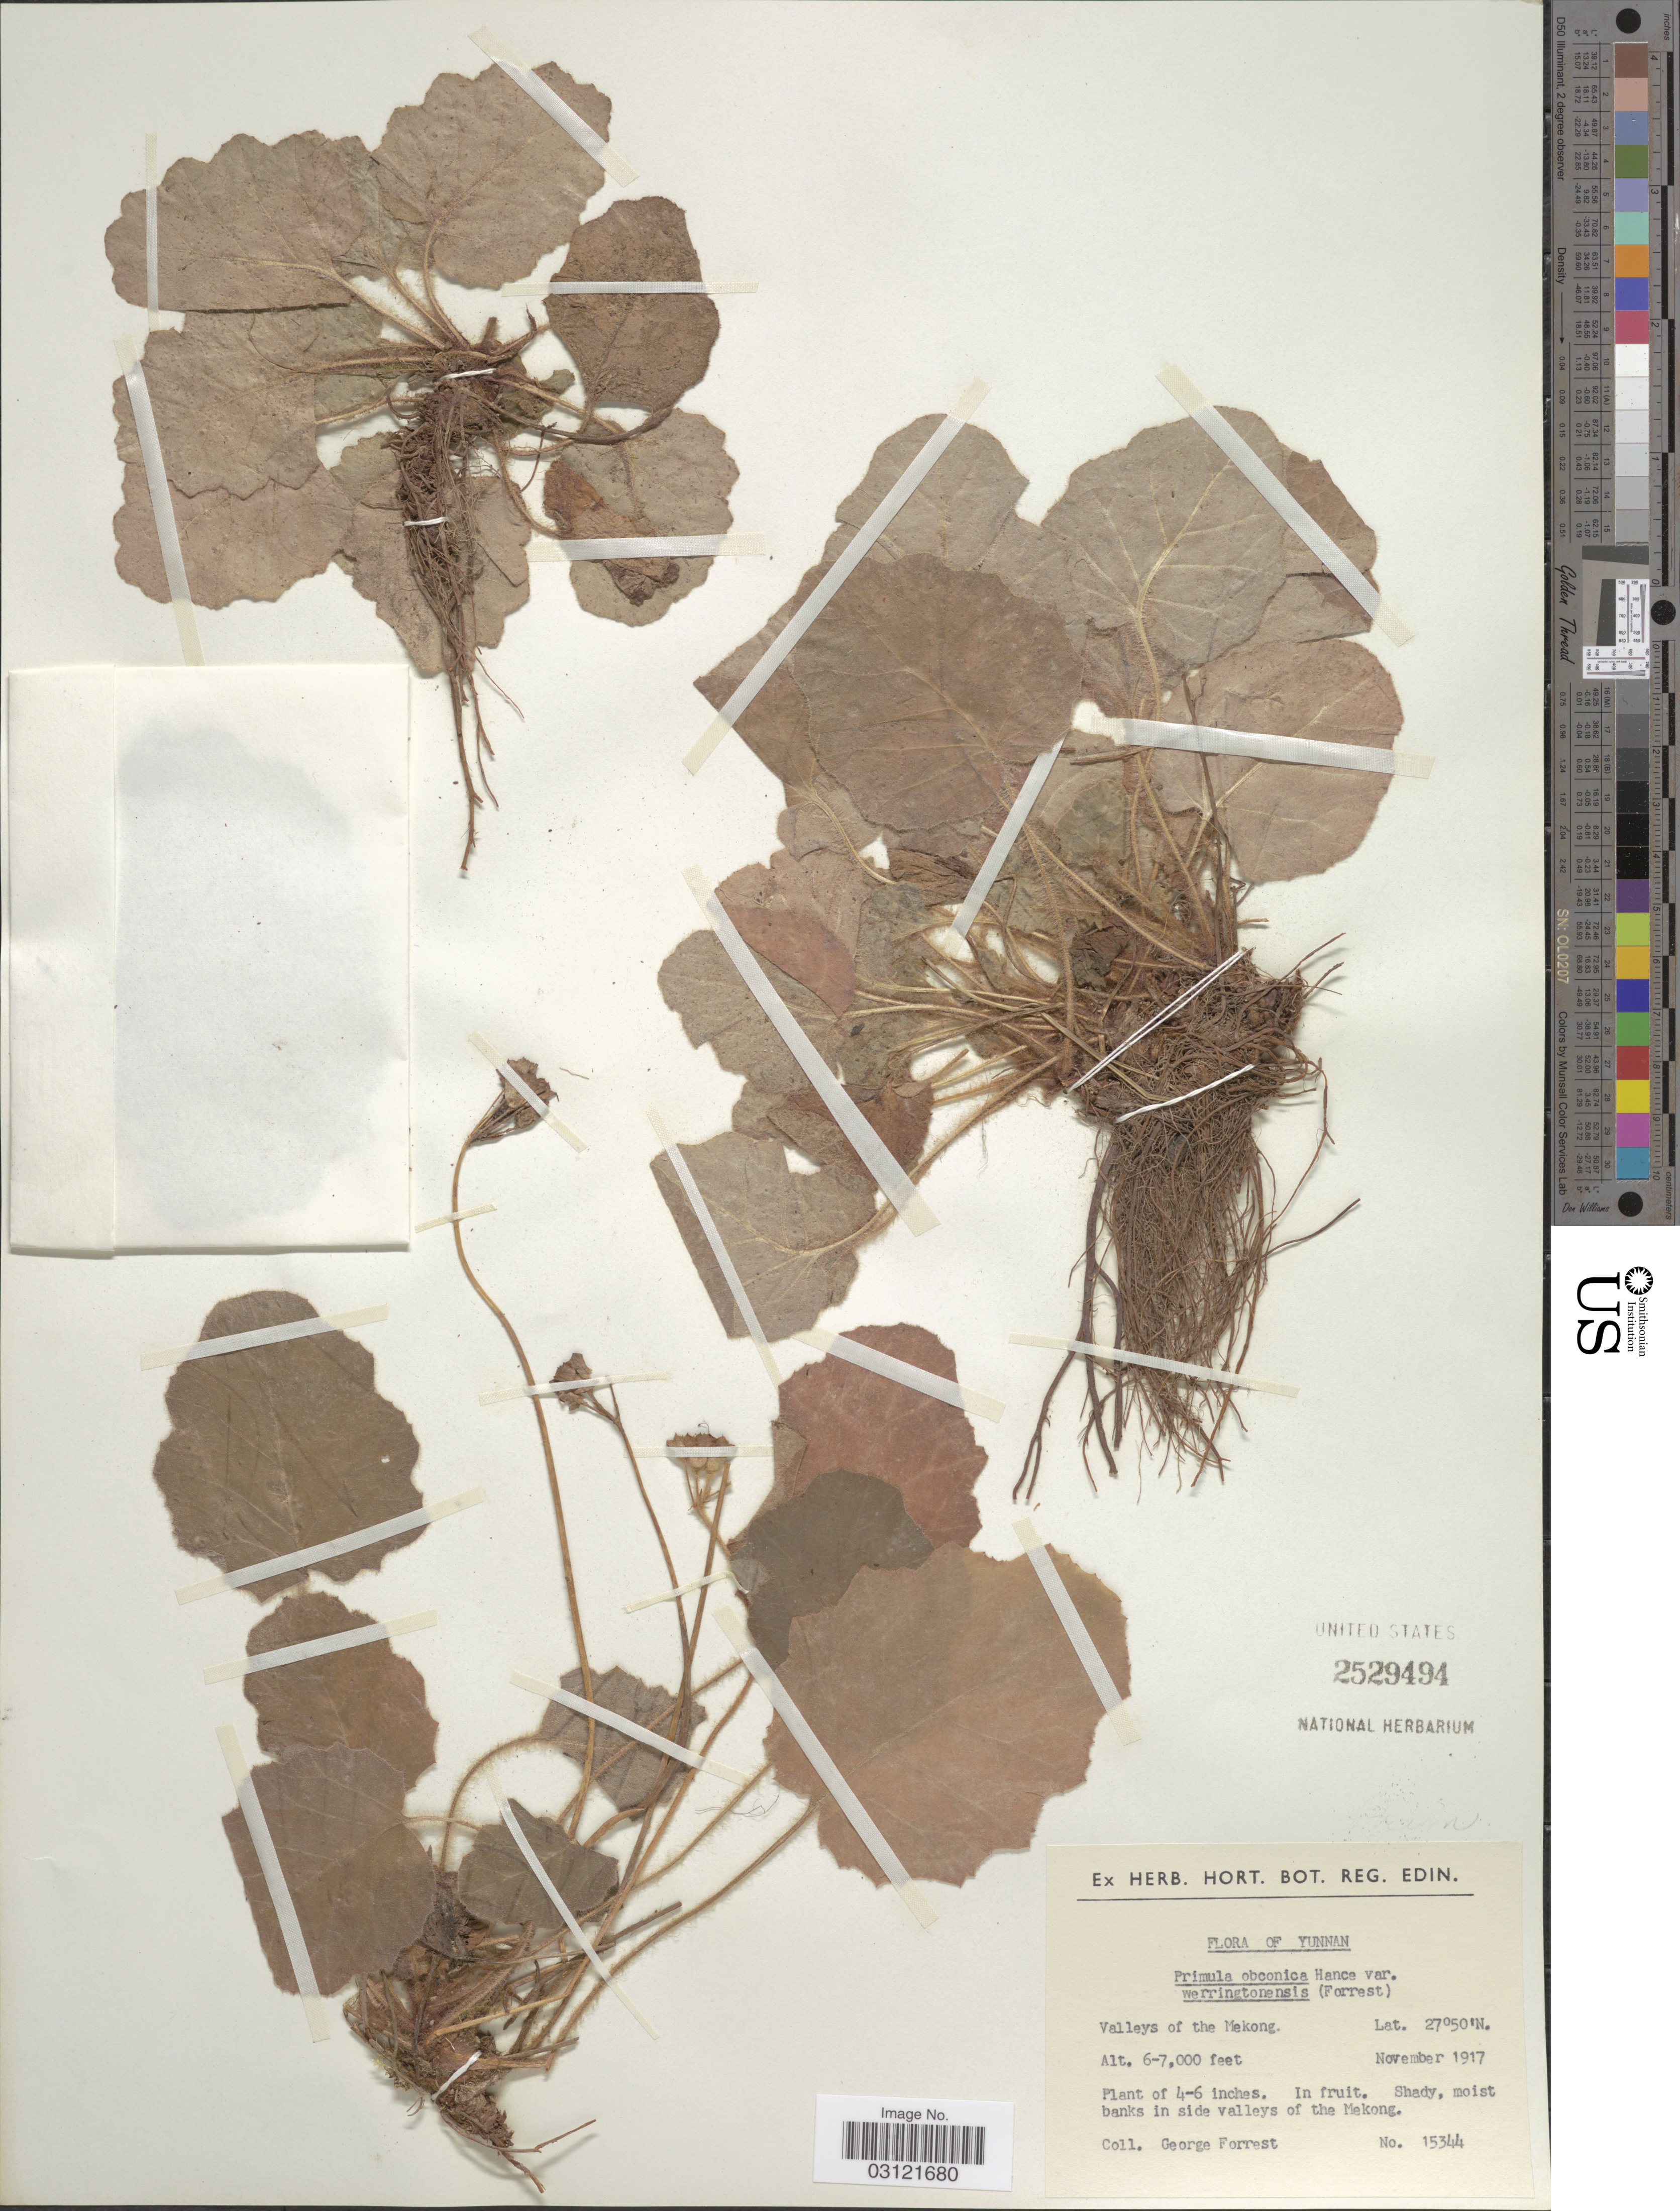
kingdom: Plantae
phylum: Tracheophyta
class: Magnoliopsida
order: Ericales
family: Primulaceae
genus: Primula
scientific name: Primula obconica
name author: Hance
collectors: G. Forrest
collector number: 15344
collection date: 1917-11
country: China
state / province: Yunnan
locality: Valleys of the Mekong. Shady, moist banks in side valleys of the Mekong.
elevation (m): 1829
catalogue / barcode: US 2529494